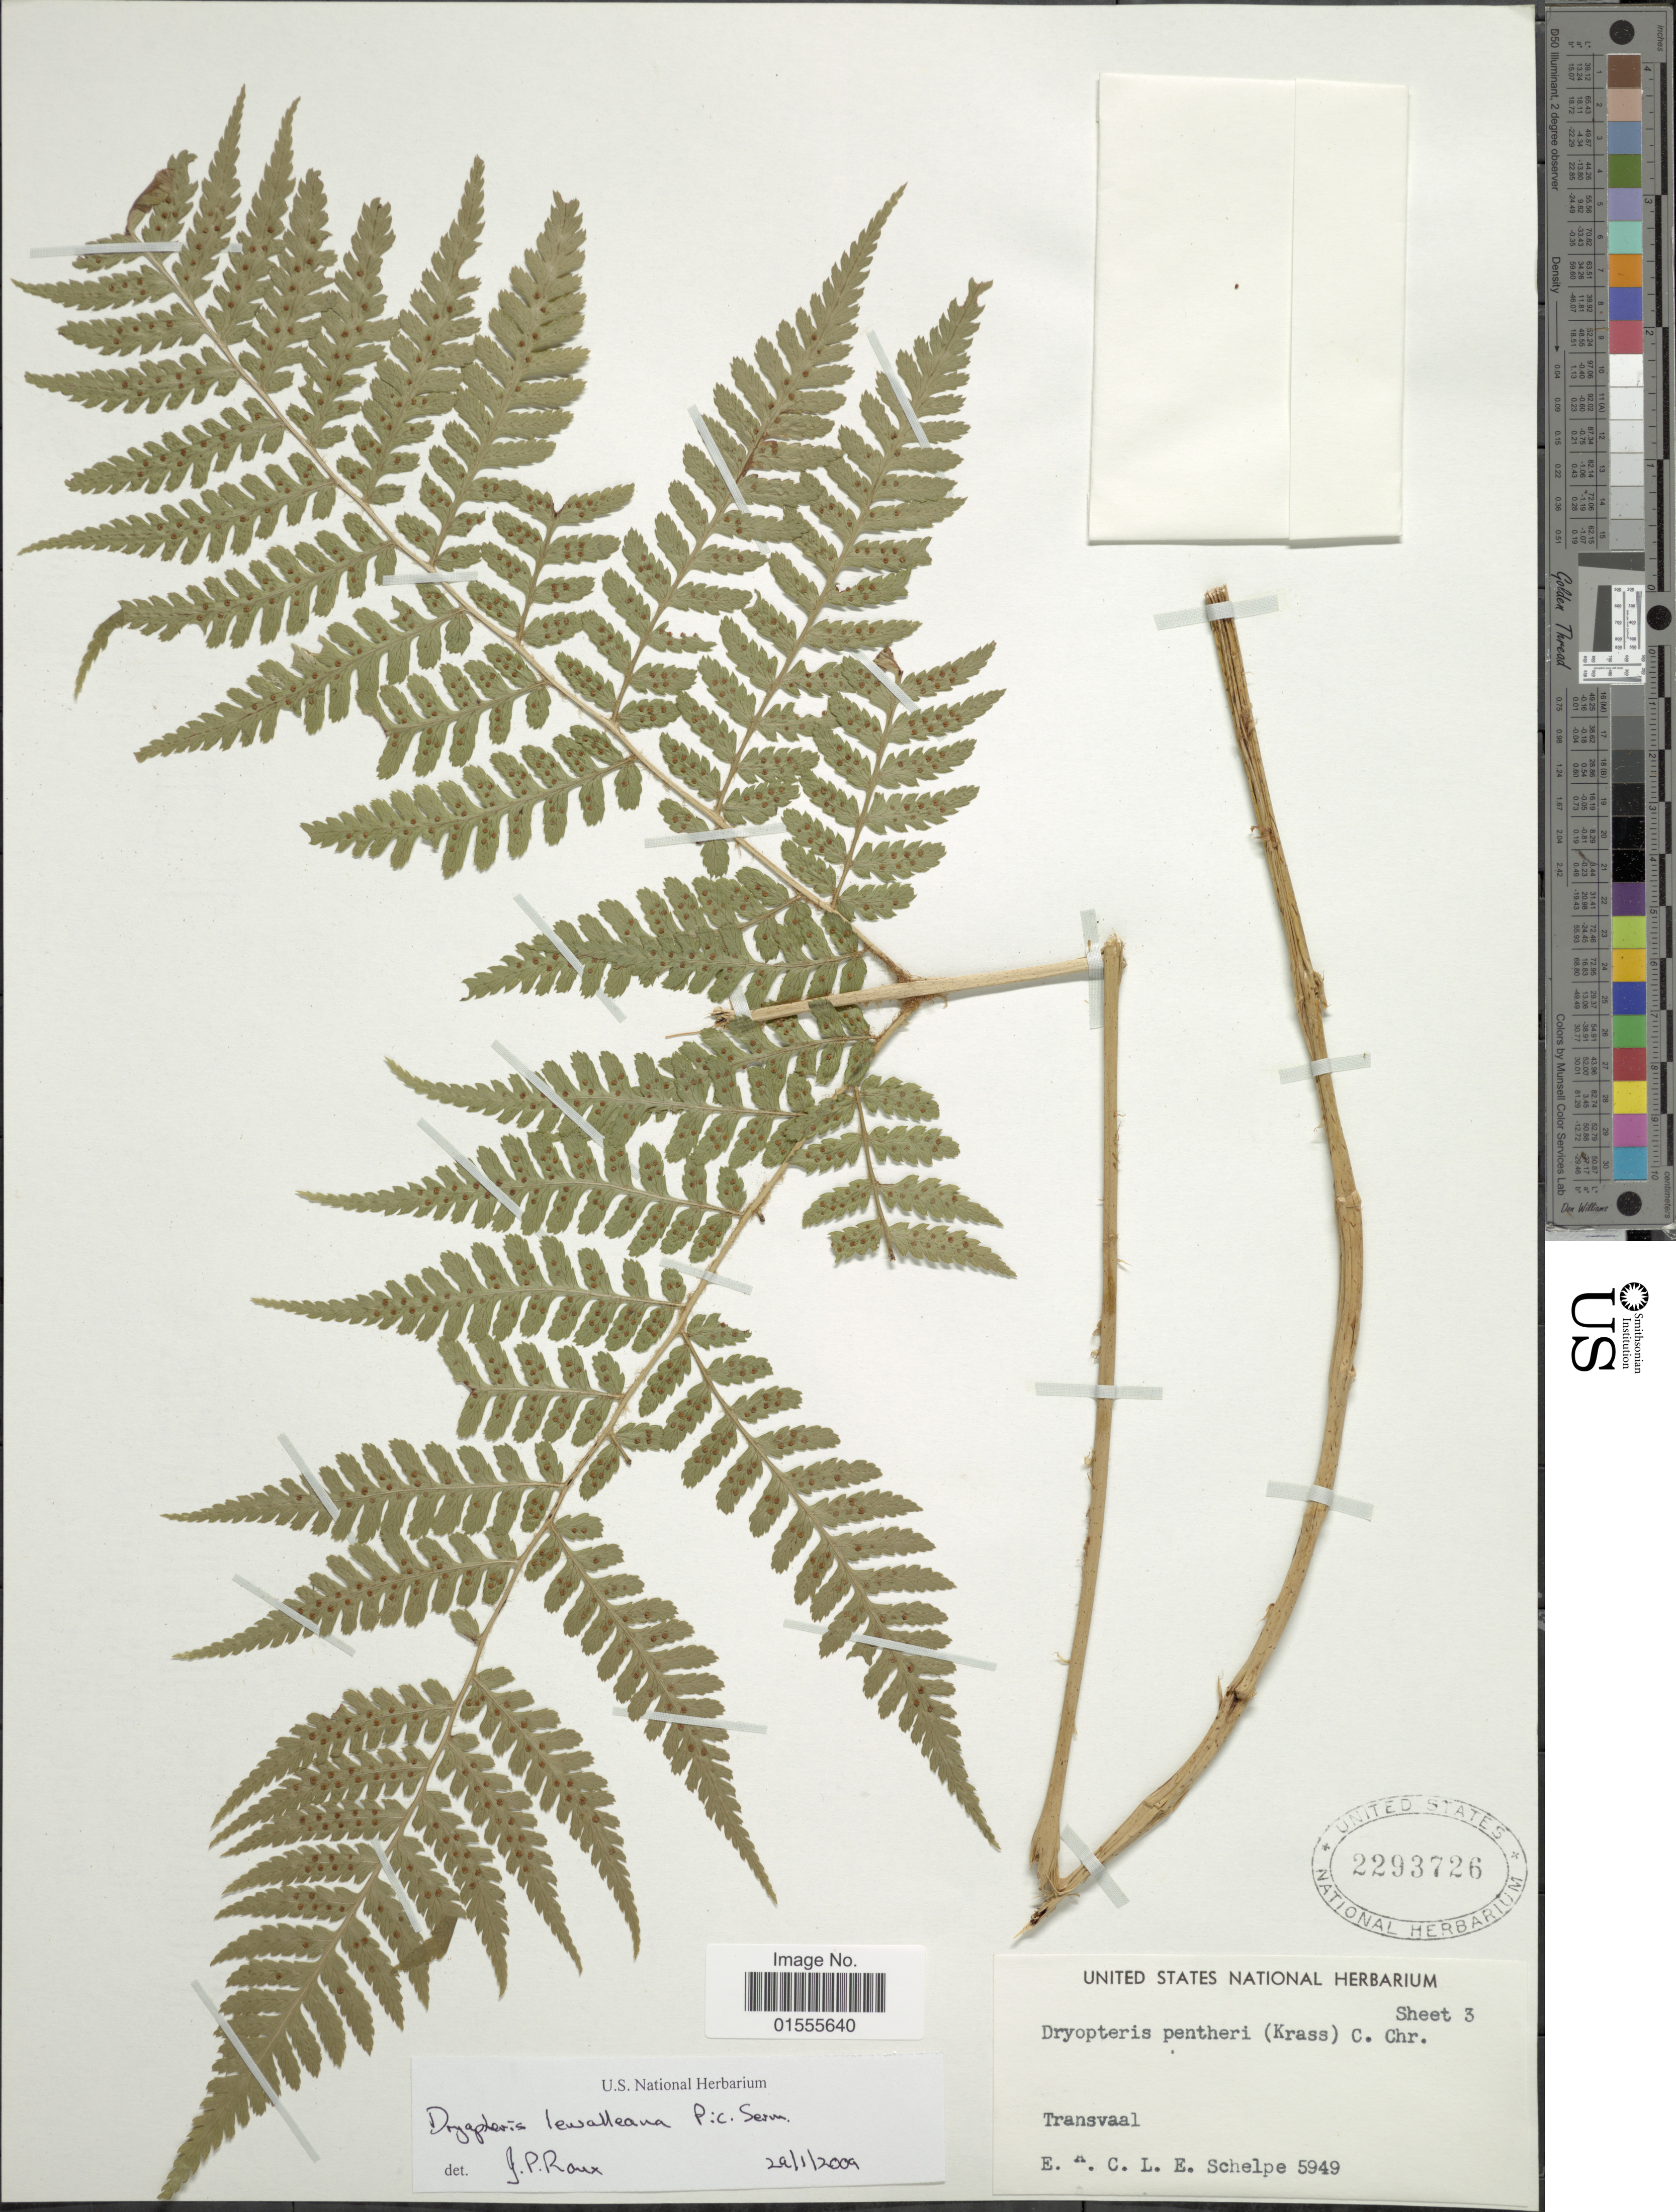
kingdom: Plantae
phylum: Tracheophyta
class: Polypodiopsida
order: Polypodiales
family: Dryopteridaceae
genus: Dryopteris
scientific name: Dryopteris lewalleana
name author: Pic. Serm.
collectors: E. A. C. L. E. Schelpe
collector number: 5949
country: South Africa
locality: Transvaal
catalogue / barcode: US 2293726